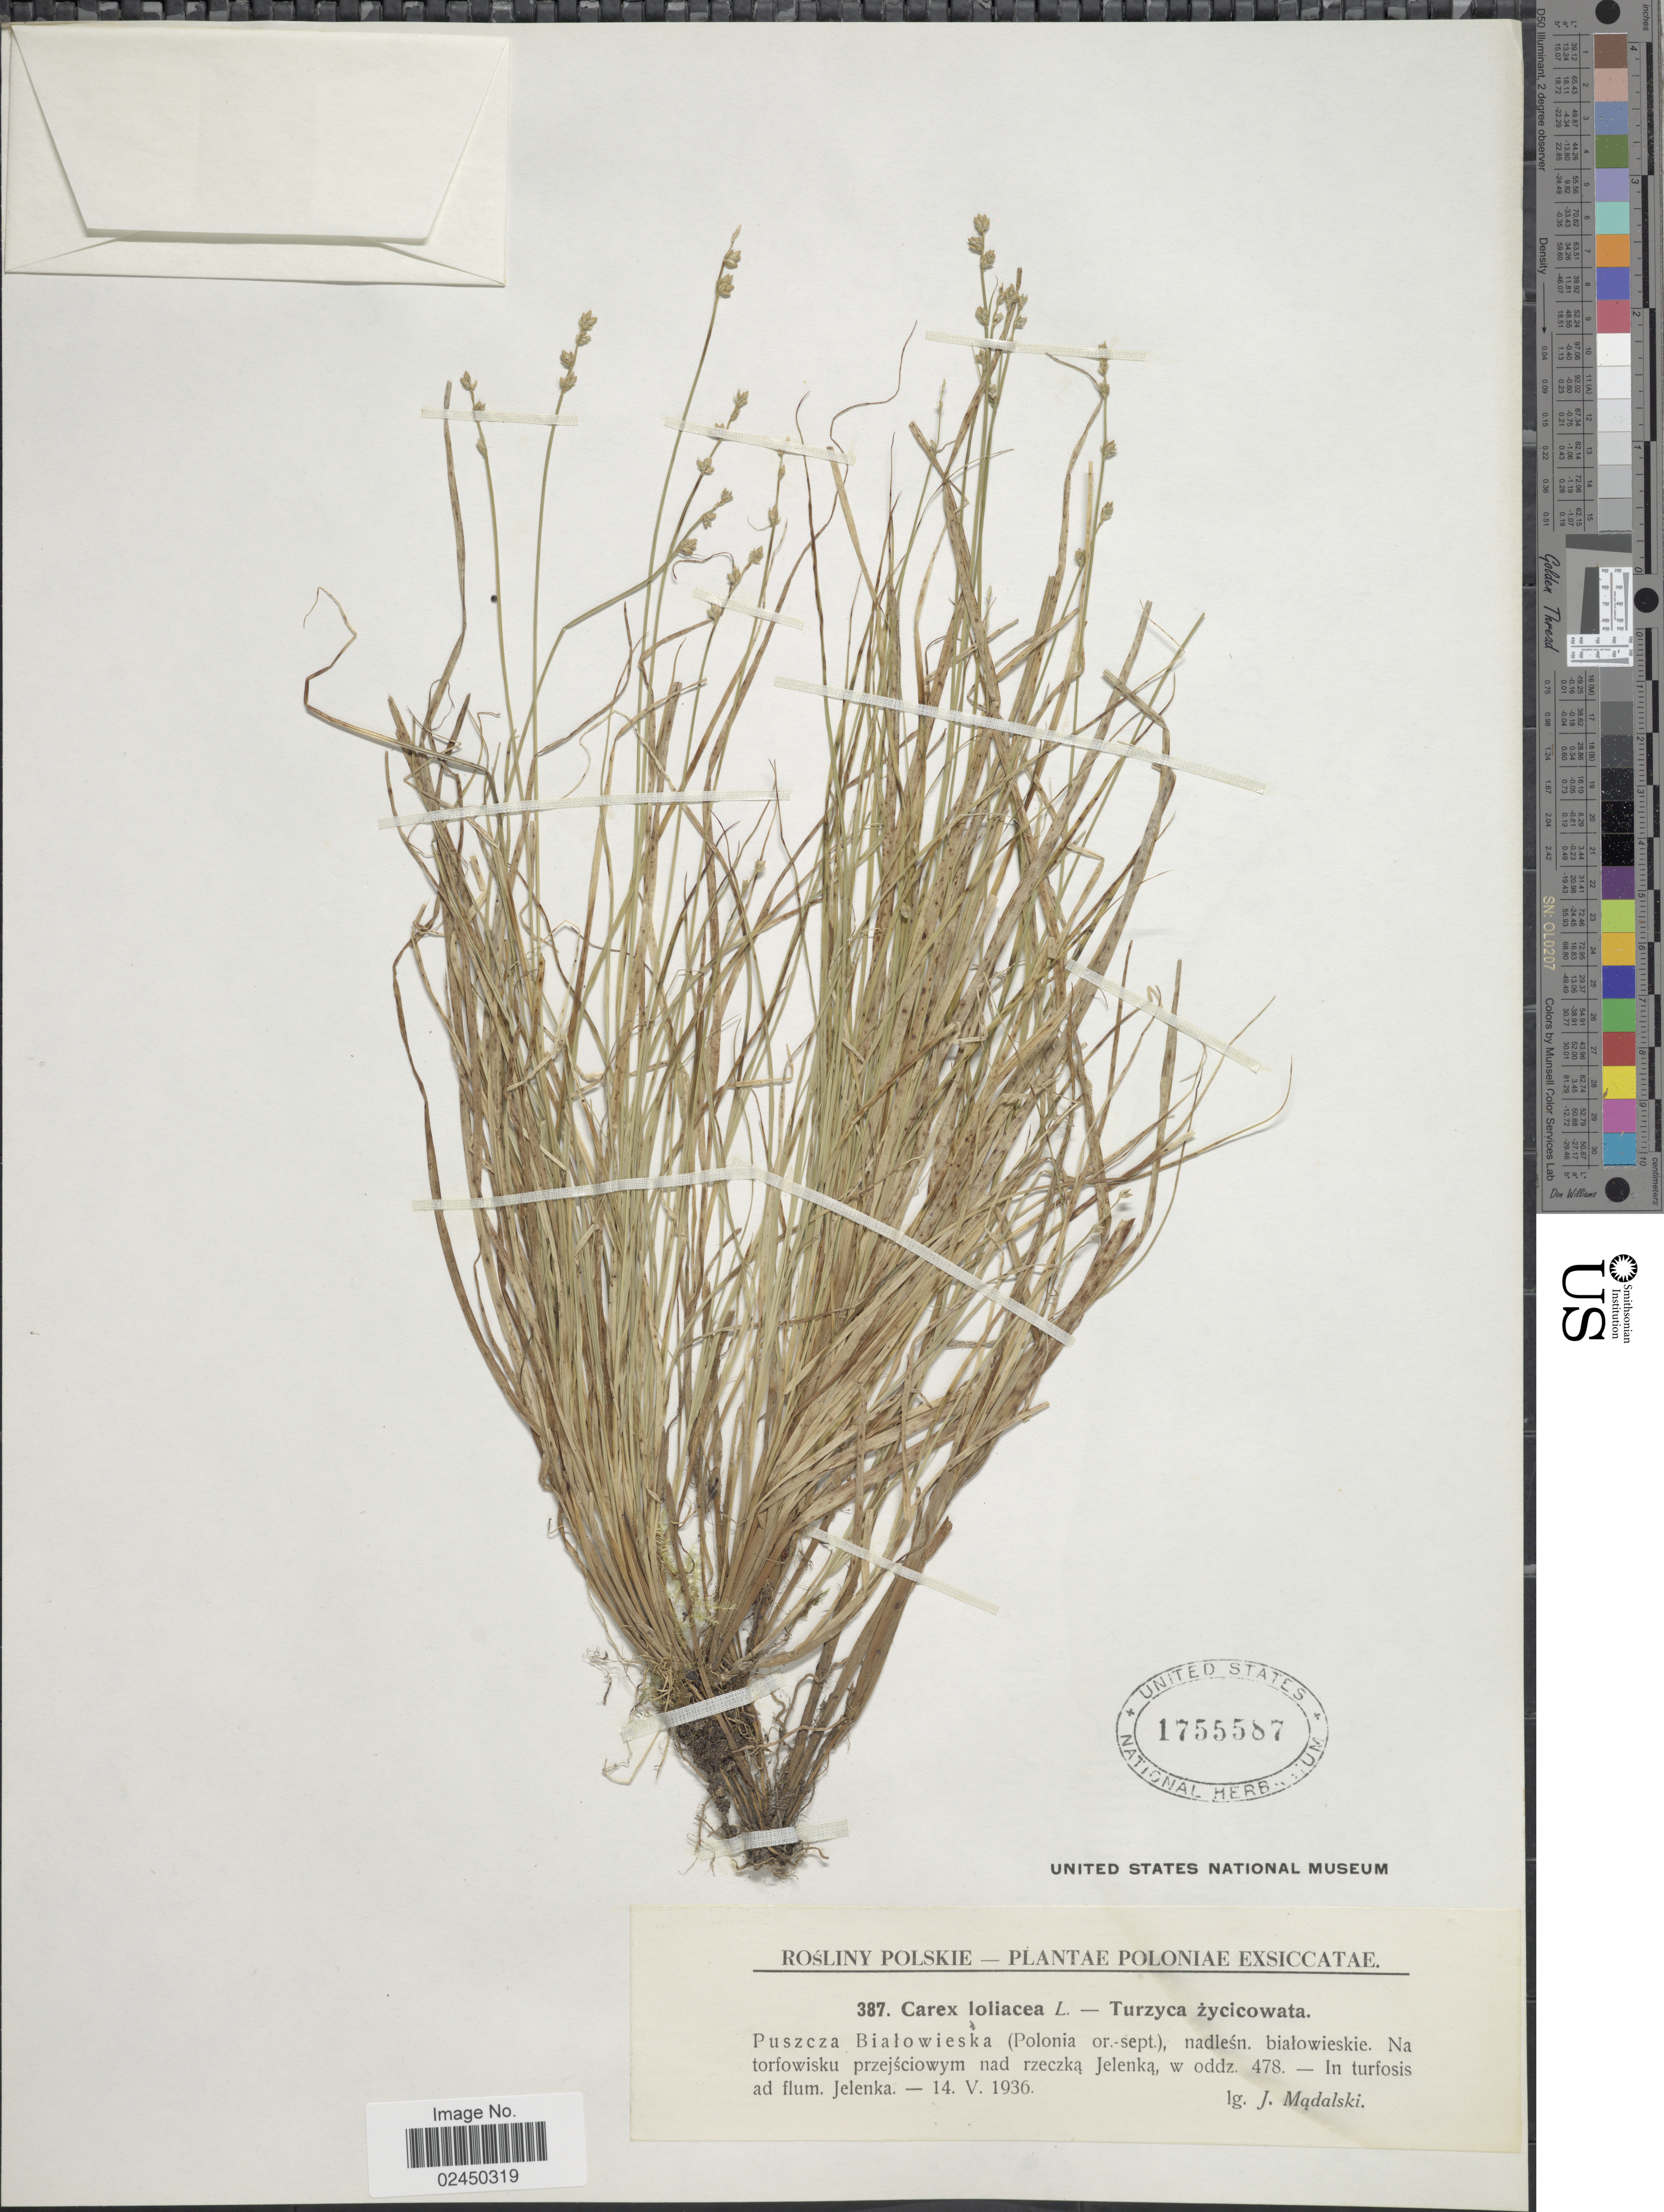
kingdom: Plantae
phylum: Tracheophyta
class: Liliopsida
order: Poales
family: Cyperaceae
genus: Carex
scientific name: Carex loliacea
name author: L.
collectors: J. Madalski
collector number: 387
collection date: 1936-05-14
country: Poland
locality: Puszcza Bialowieska (Polonia or. sept.) Nadlesn, Bialowieskie, Na Torfowisku przejsciowym nad rzeczka Jelenka, w. oddz 478, In turfosis ad flum. Jelenka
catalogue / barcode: US 1755587